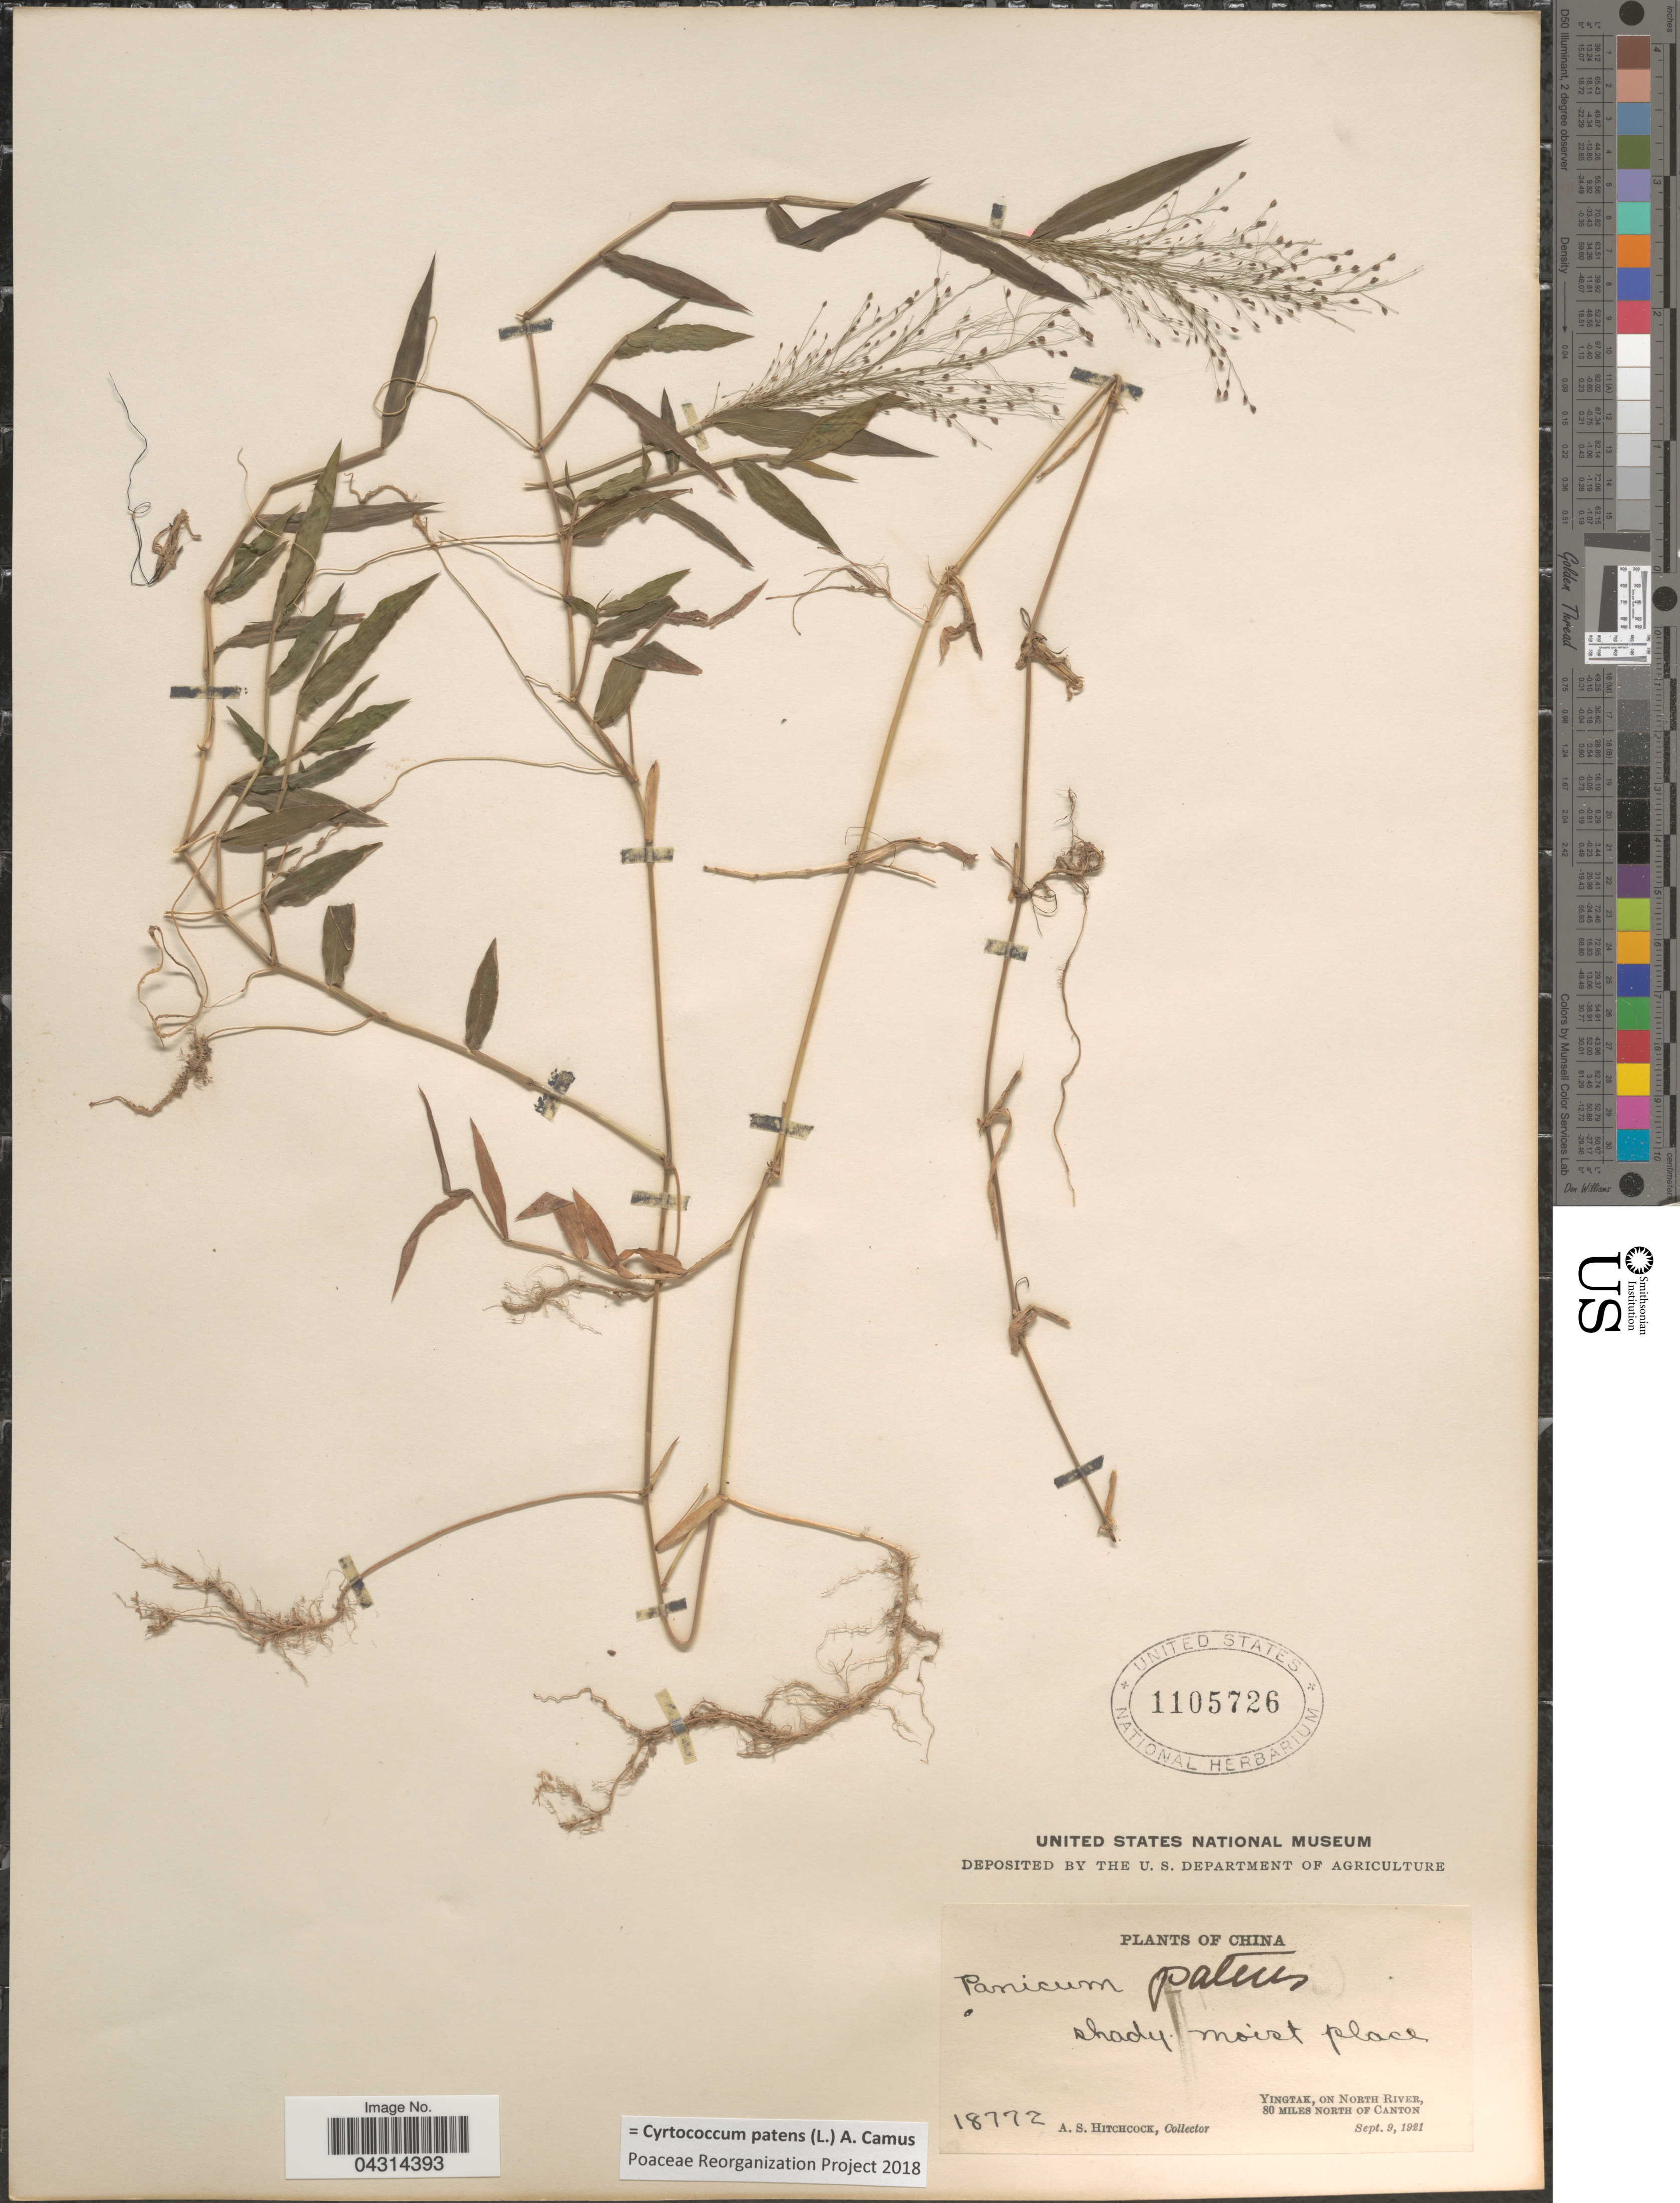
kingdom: Plantae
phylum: Tracheophyta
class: Liliopsida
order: Poales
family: Poaceae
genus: Cyrtococcum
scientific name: Cyrtococcum patens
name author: (L.) A. Camus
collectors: A. S. Hitchcock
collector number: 18772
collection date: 1921-09-09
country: China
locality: Yingtak, on North River, 80 miles north of Canton.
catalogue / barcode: US 1105726